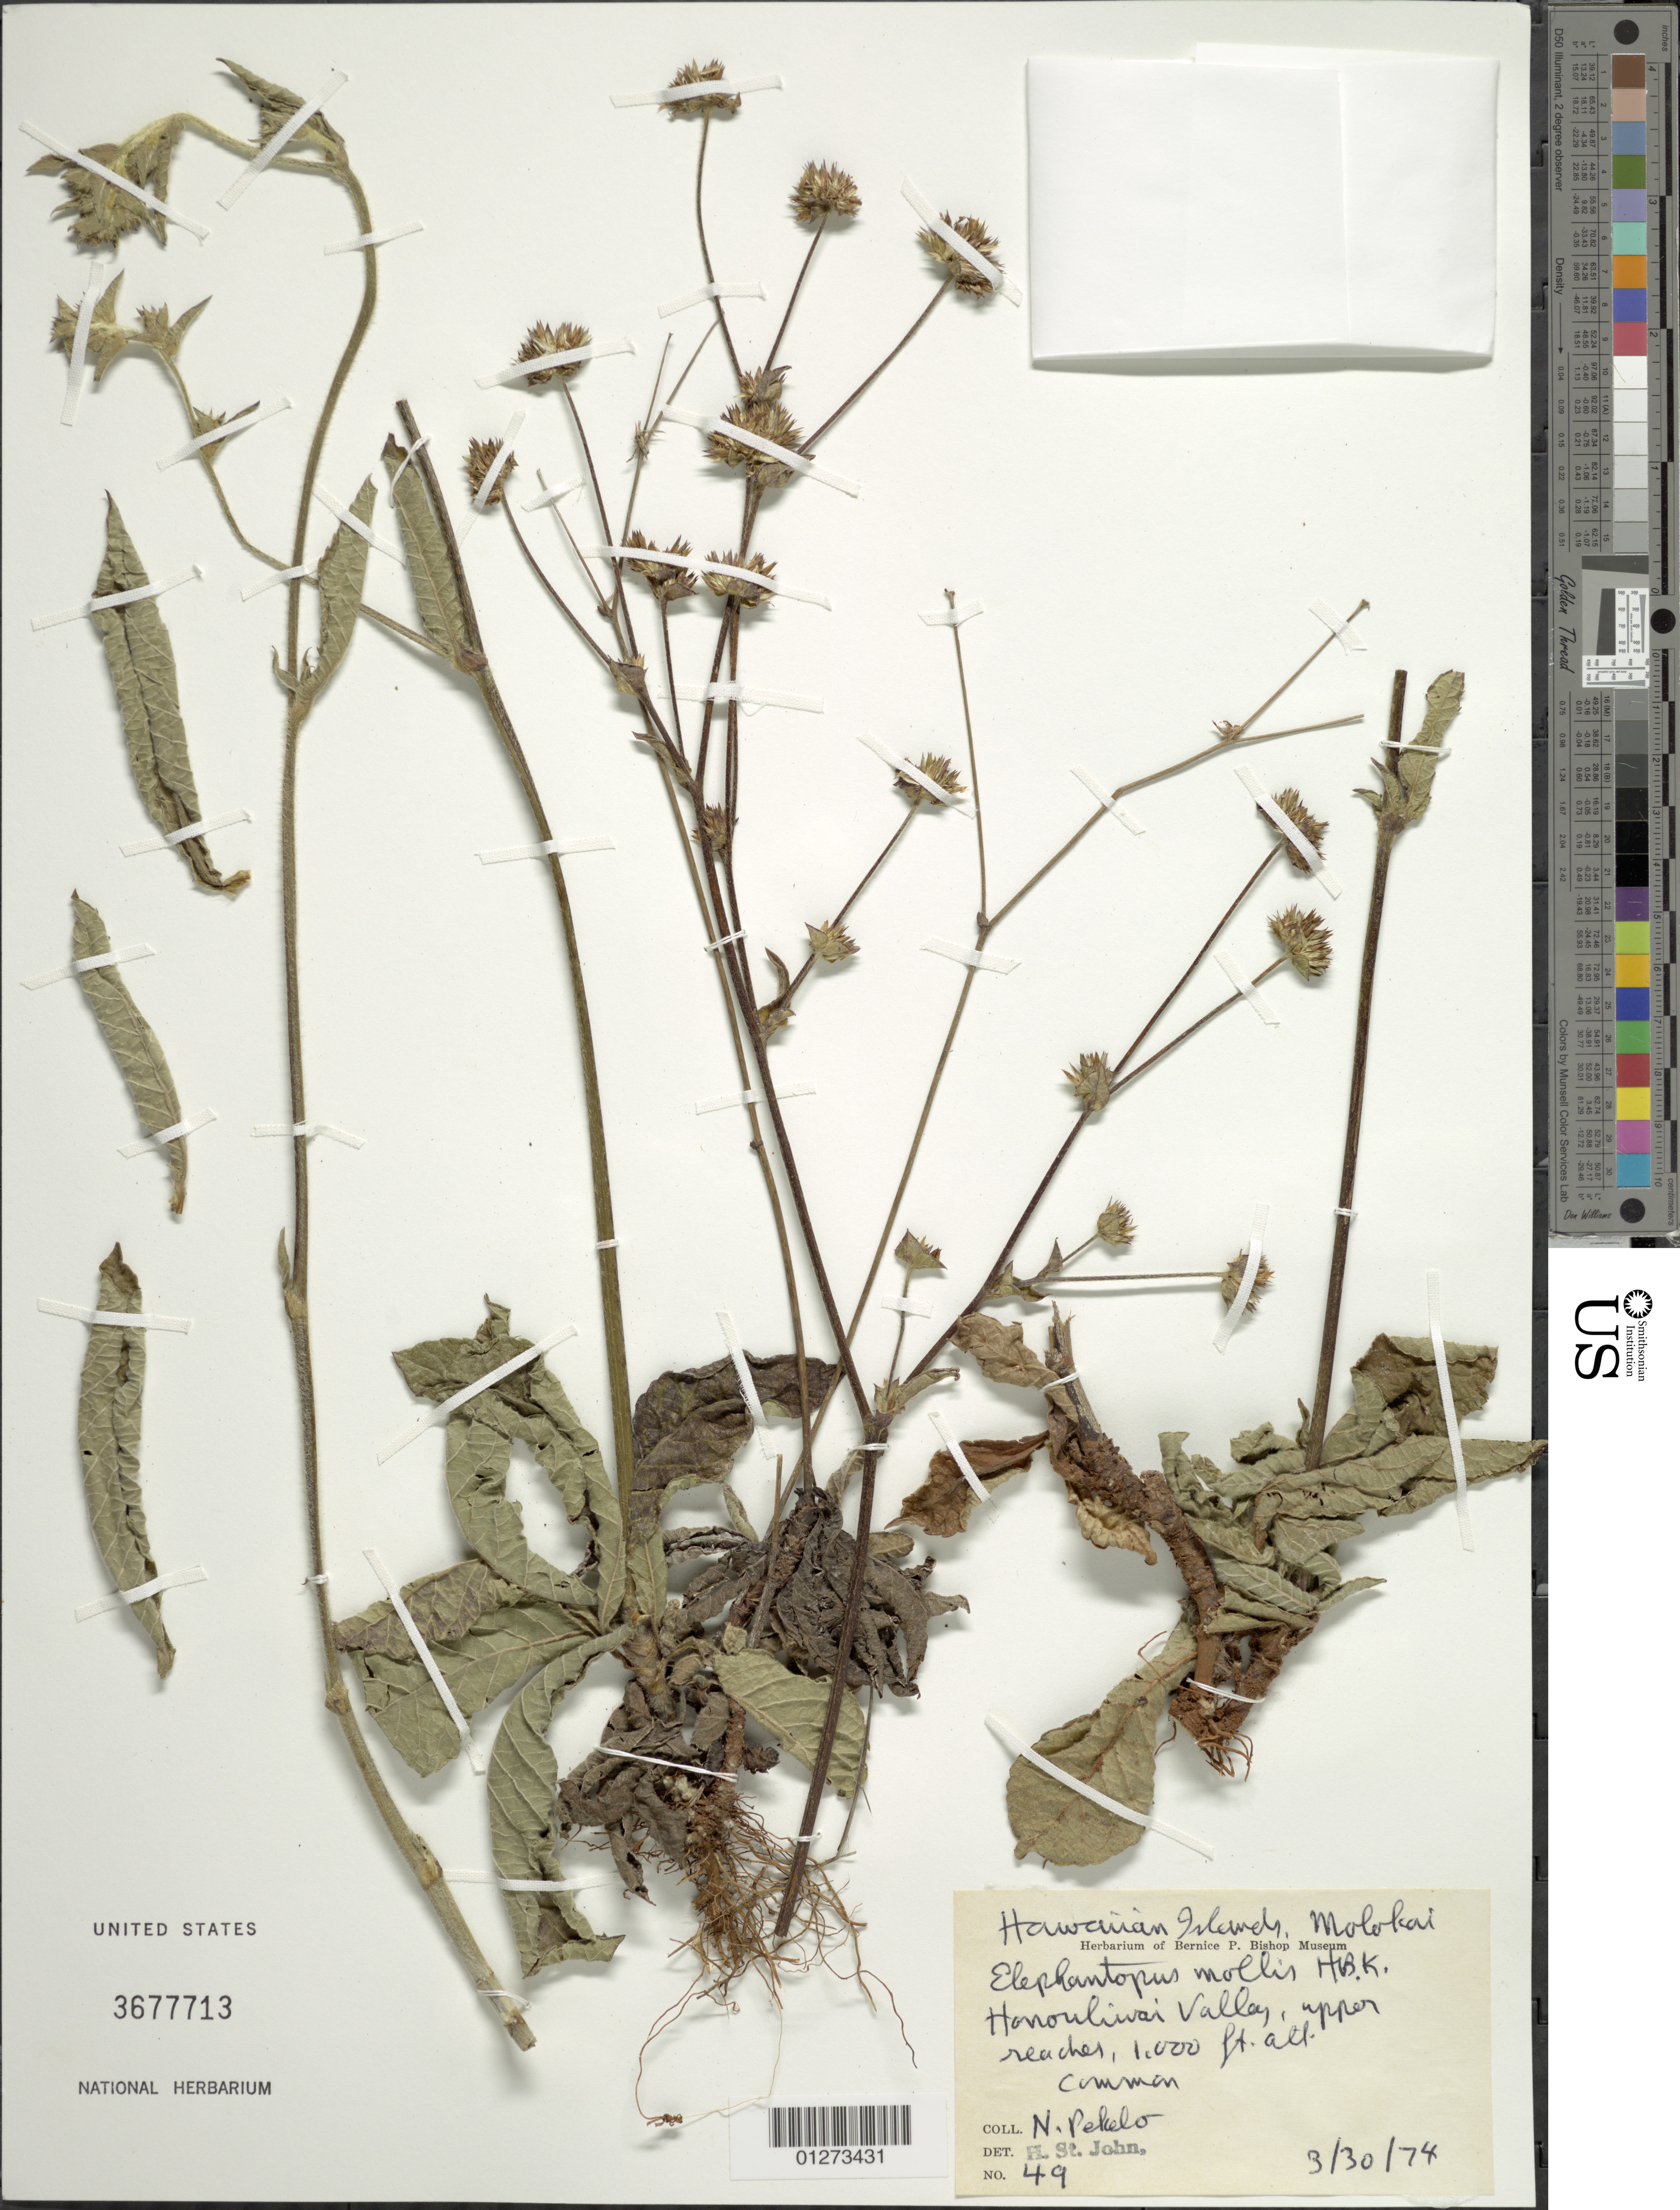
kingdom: Plantae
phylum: Tracheophyta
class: Magnoliopsida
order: Asterales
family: Asteraceae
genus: Elephantopus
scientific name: Elephantopus mollis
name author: Kunth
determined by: St. John, H.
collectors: N. Pekelo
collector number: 49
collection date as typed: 3/30/74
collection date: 1974-03-30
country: United States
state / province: Hawaii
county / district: Maui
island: Moloka'i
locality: Hanouliwai Valley, upper reaches.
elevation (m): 305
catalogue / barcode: US 3677713